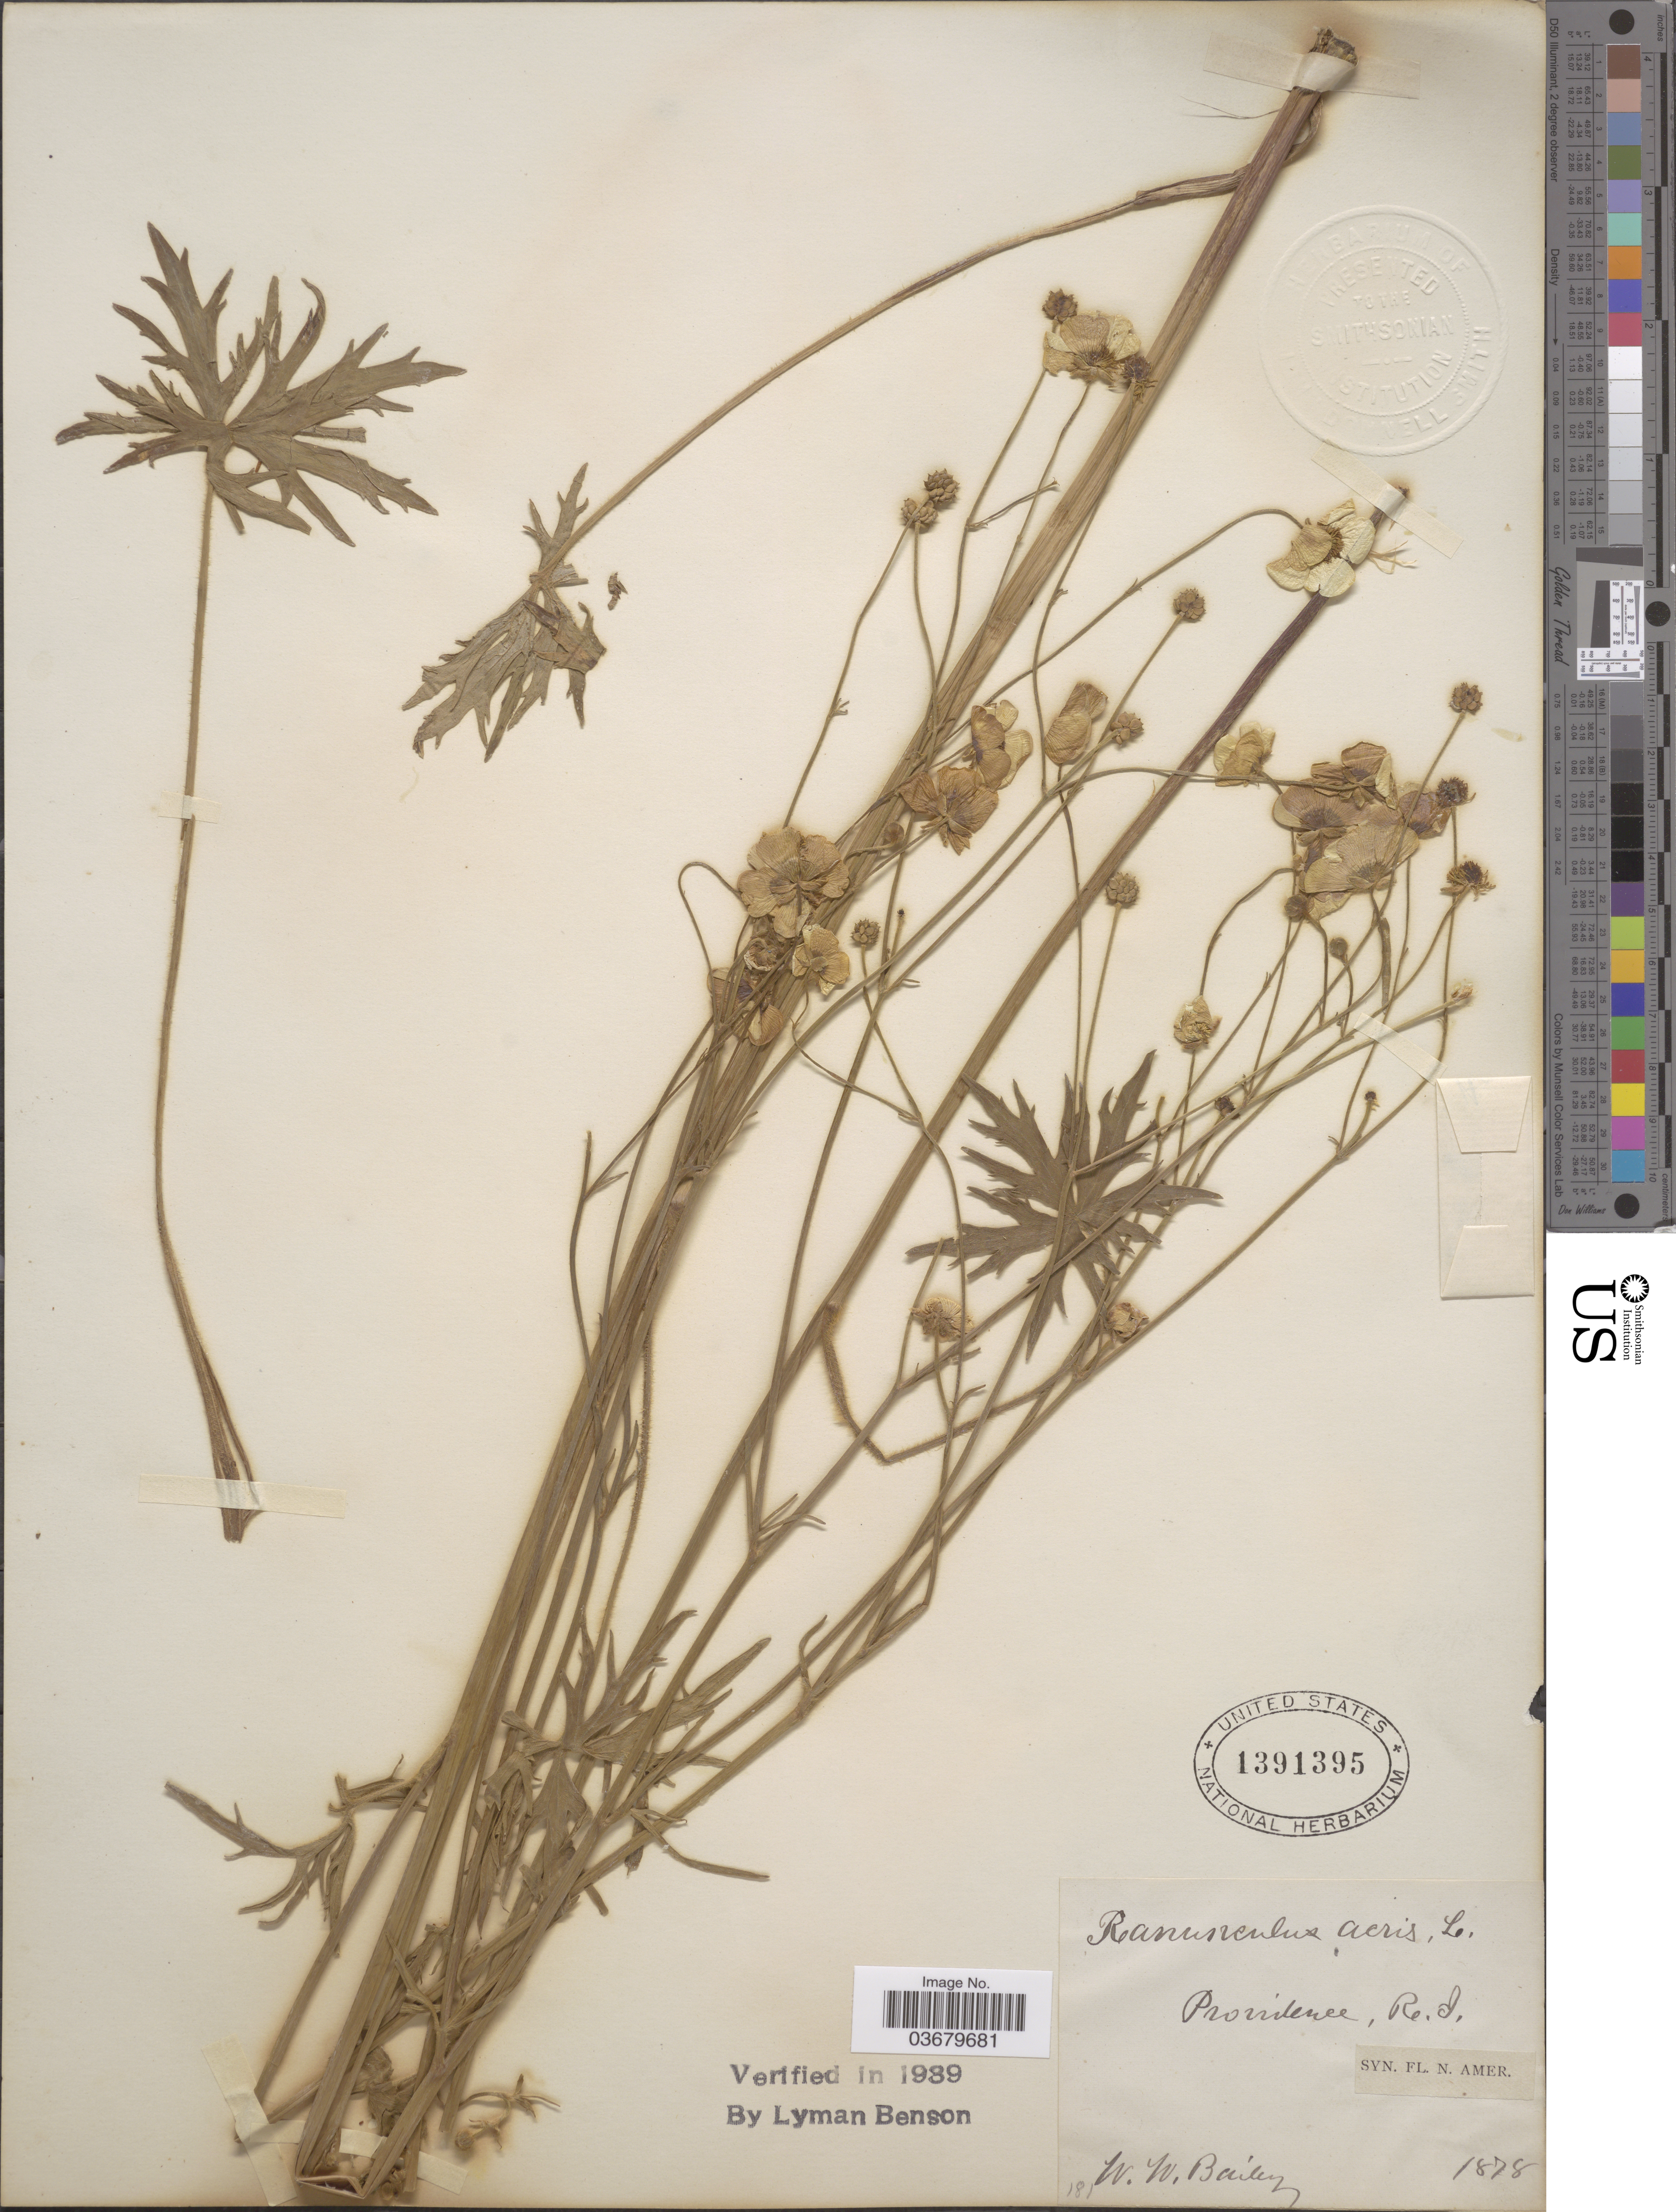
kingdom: Plantae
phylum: Tracheophyta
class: Magnoliopsida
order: Ranunculales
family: Ranunculaceae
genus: Ranunculus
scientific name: Ranunculus acris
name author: L.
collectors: W. W. Bailey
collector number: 181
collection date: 1878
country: United States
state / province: Rhode Island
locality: Providence, R. I.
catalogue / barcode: US 1391395